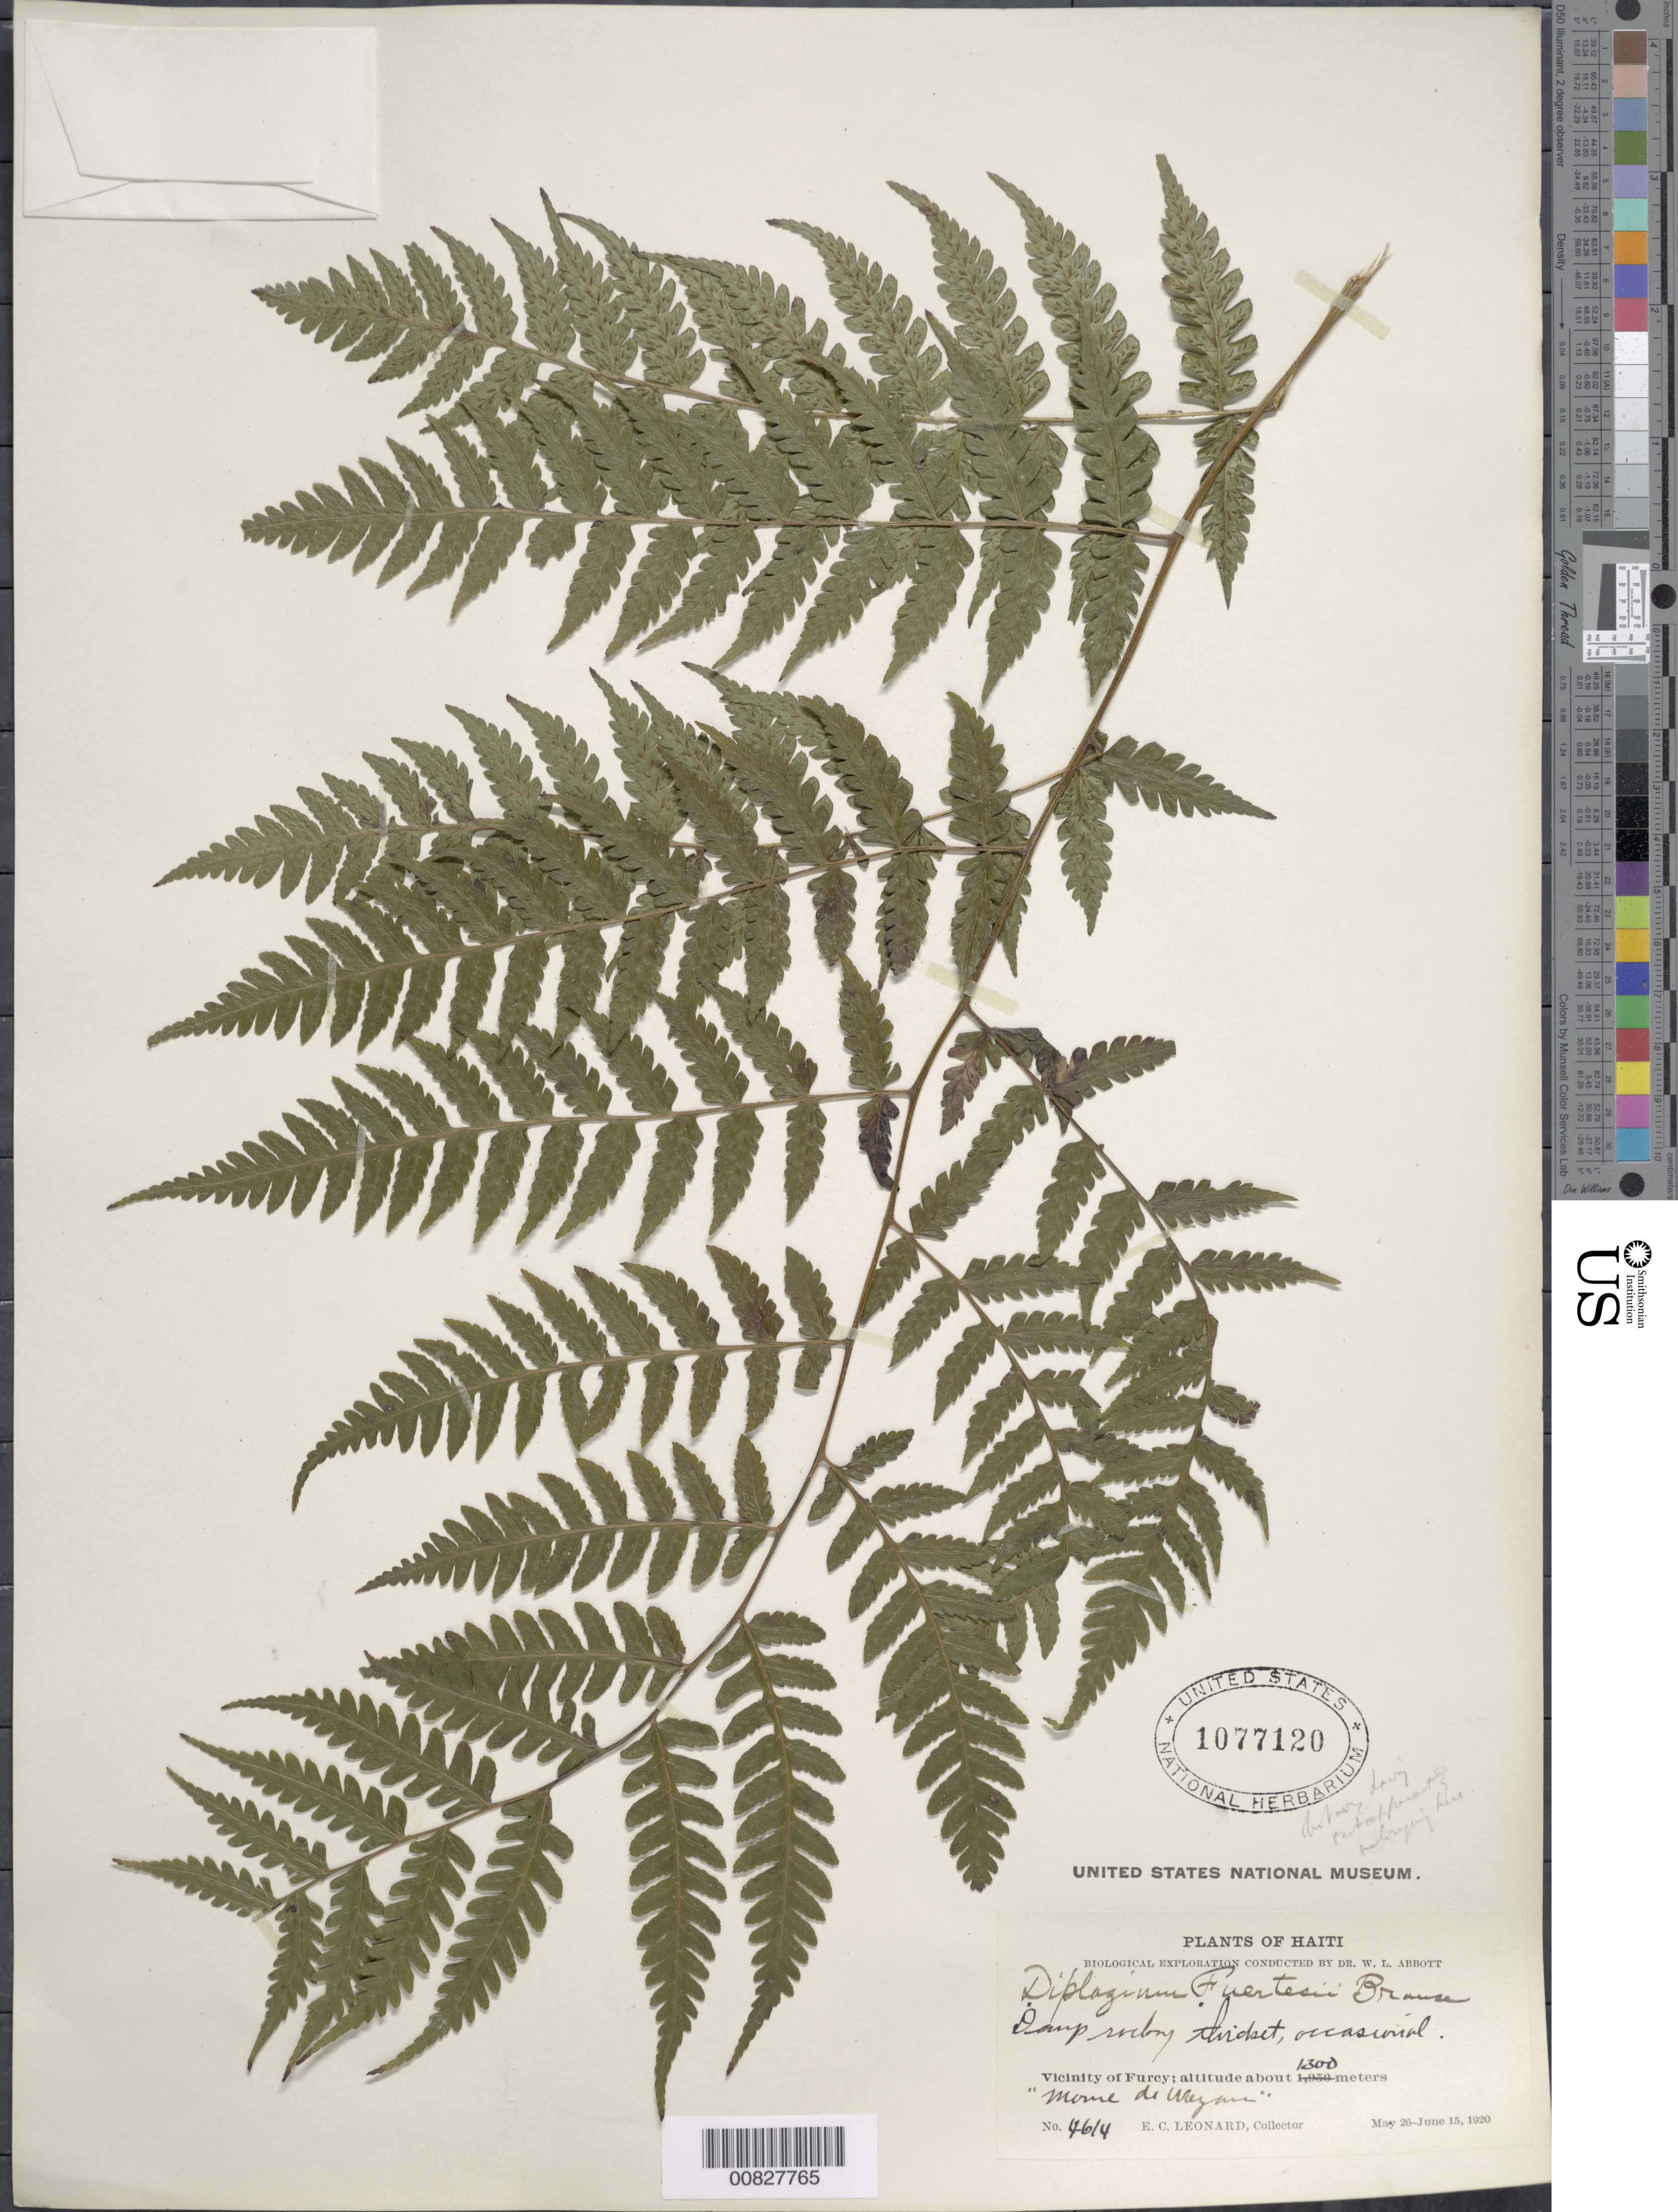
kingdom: Plantae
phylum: Tracheophyta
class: Polypodiopsida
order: Polypodiales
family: Athyriaceae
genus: Diplazium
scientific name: Diplazium fuertesii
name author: Brause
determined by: Sánchez, C.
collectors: E. C. Leonard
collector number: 4614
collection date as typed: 26 May 1920 to 15 Jun 1920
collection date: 1920-05-26/1920-06-15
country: Haiti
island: Hispaniola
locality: Furcy vicinity, Morne de Weyan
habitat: Damp rocky thicket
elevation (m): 1300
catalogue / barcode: US 1077120